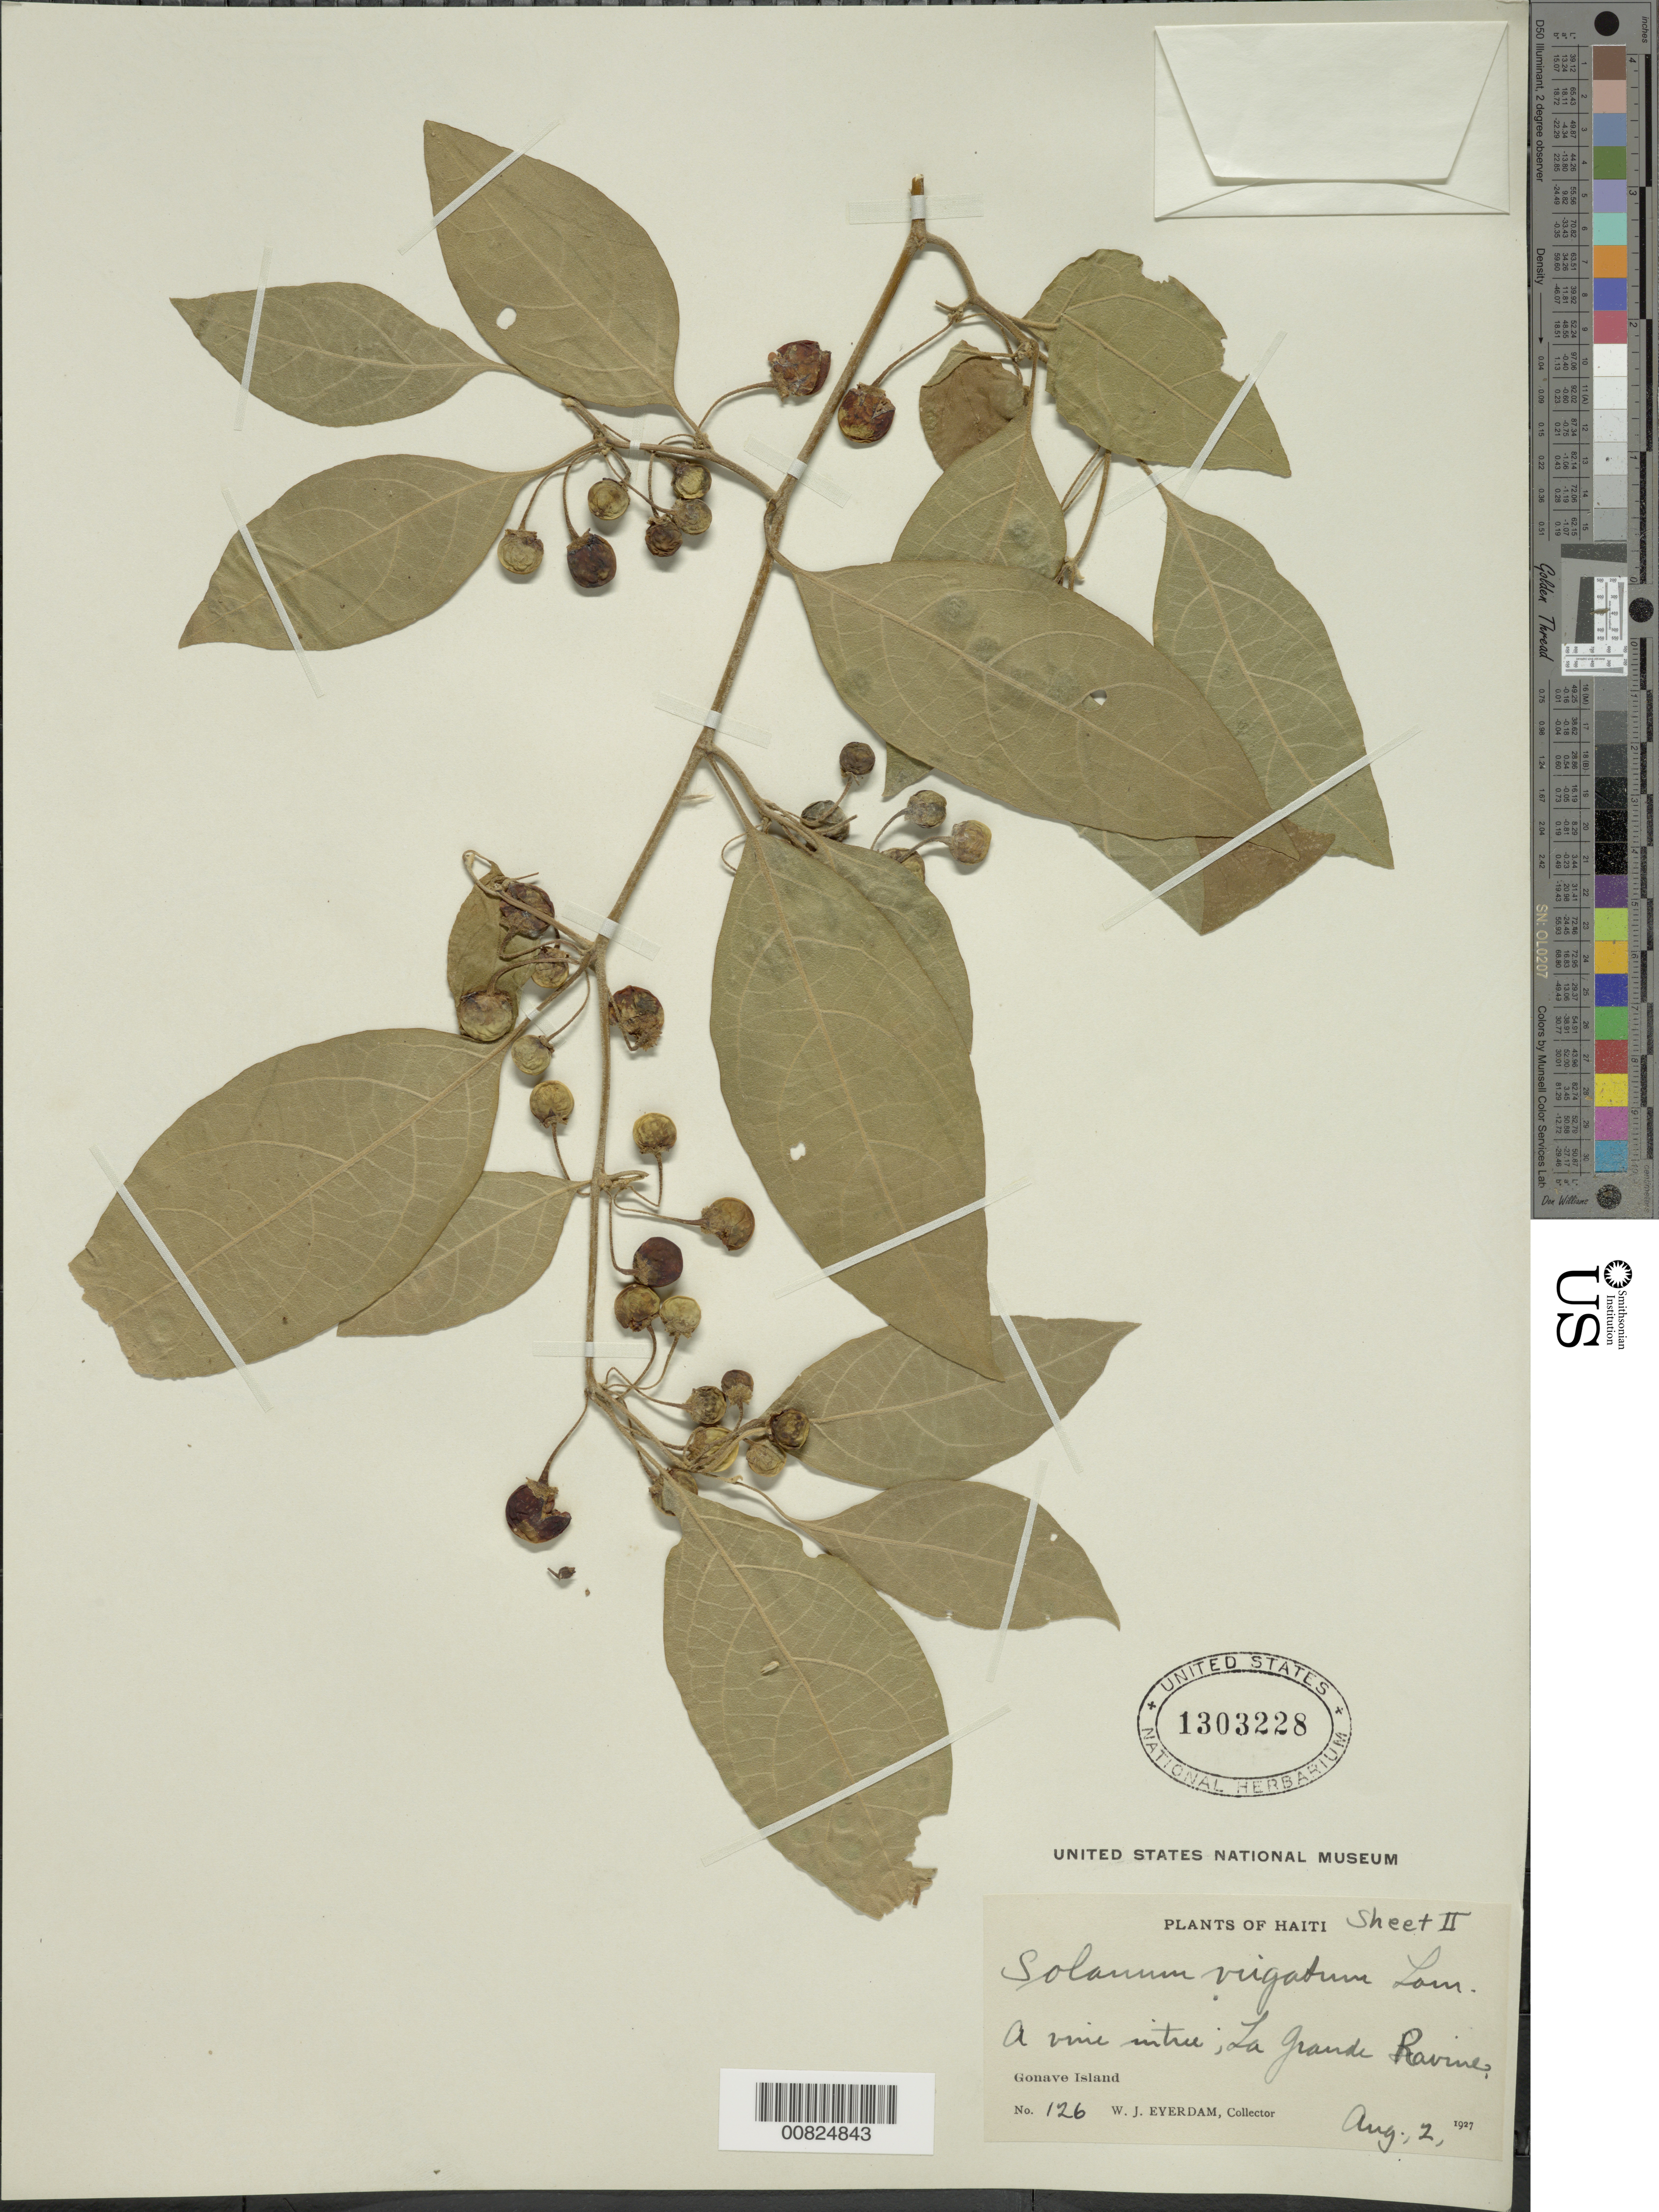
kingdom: Plantae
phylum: Tracheophyta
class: Magnoliopsida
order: Solanales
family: Solanaceae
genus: Lycianthes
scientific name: Lycianthes virgata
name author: (Lam.) Bitter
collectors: W. J. Eyerdam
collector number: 126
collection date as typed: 02 Aug 1927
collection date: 1927-08-02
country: Haiti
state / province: Ouest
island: Île de la Gonâve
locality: La Grande Ravine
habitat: In tree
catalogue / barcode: US 1303228